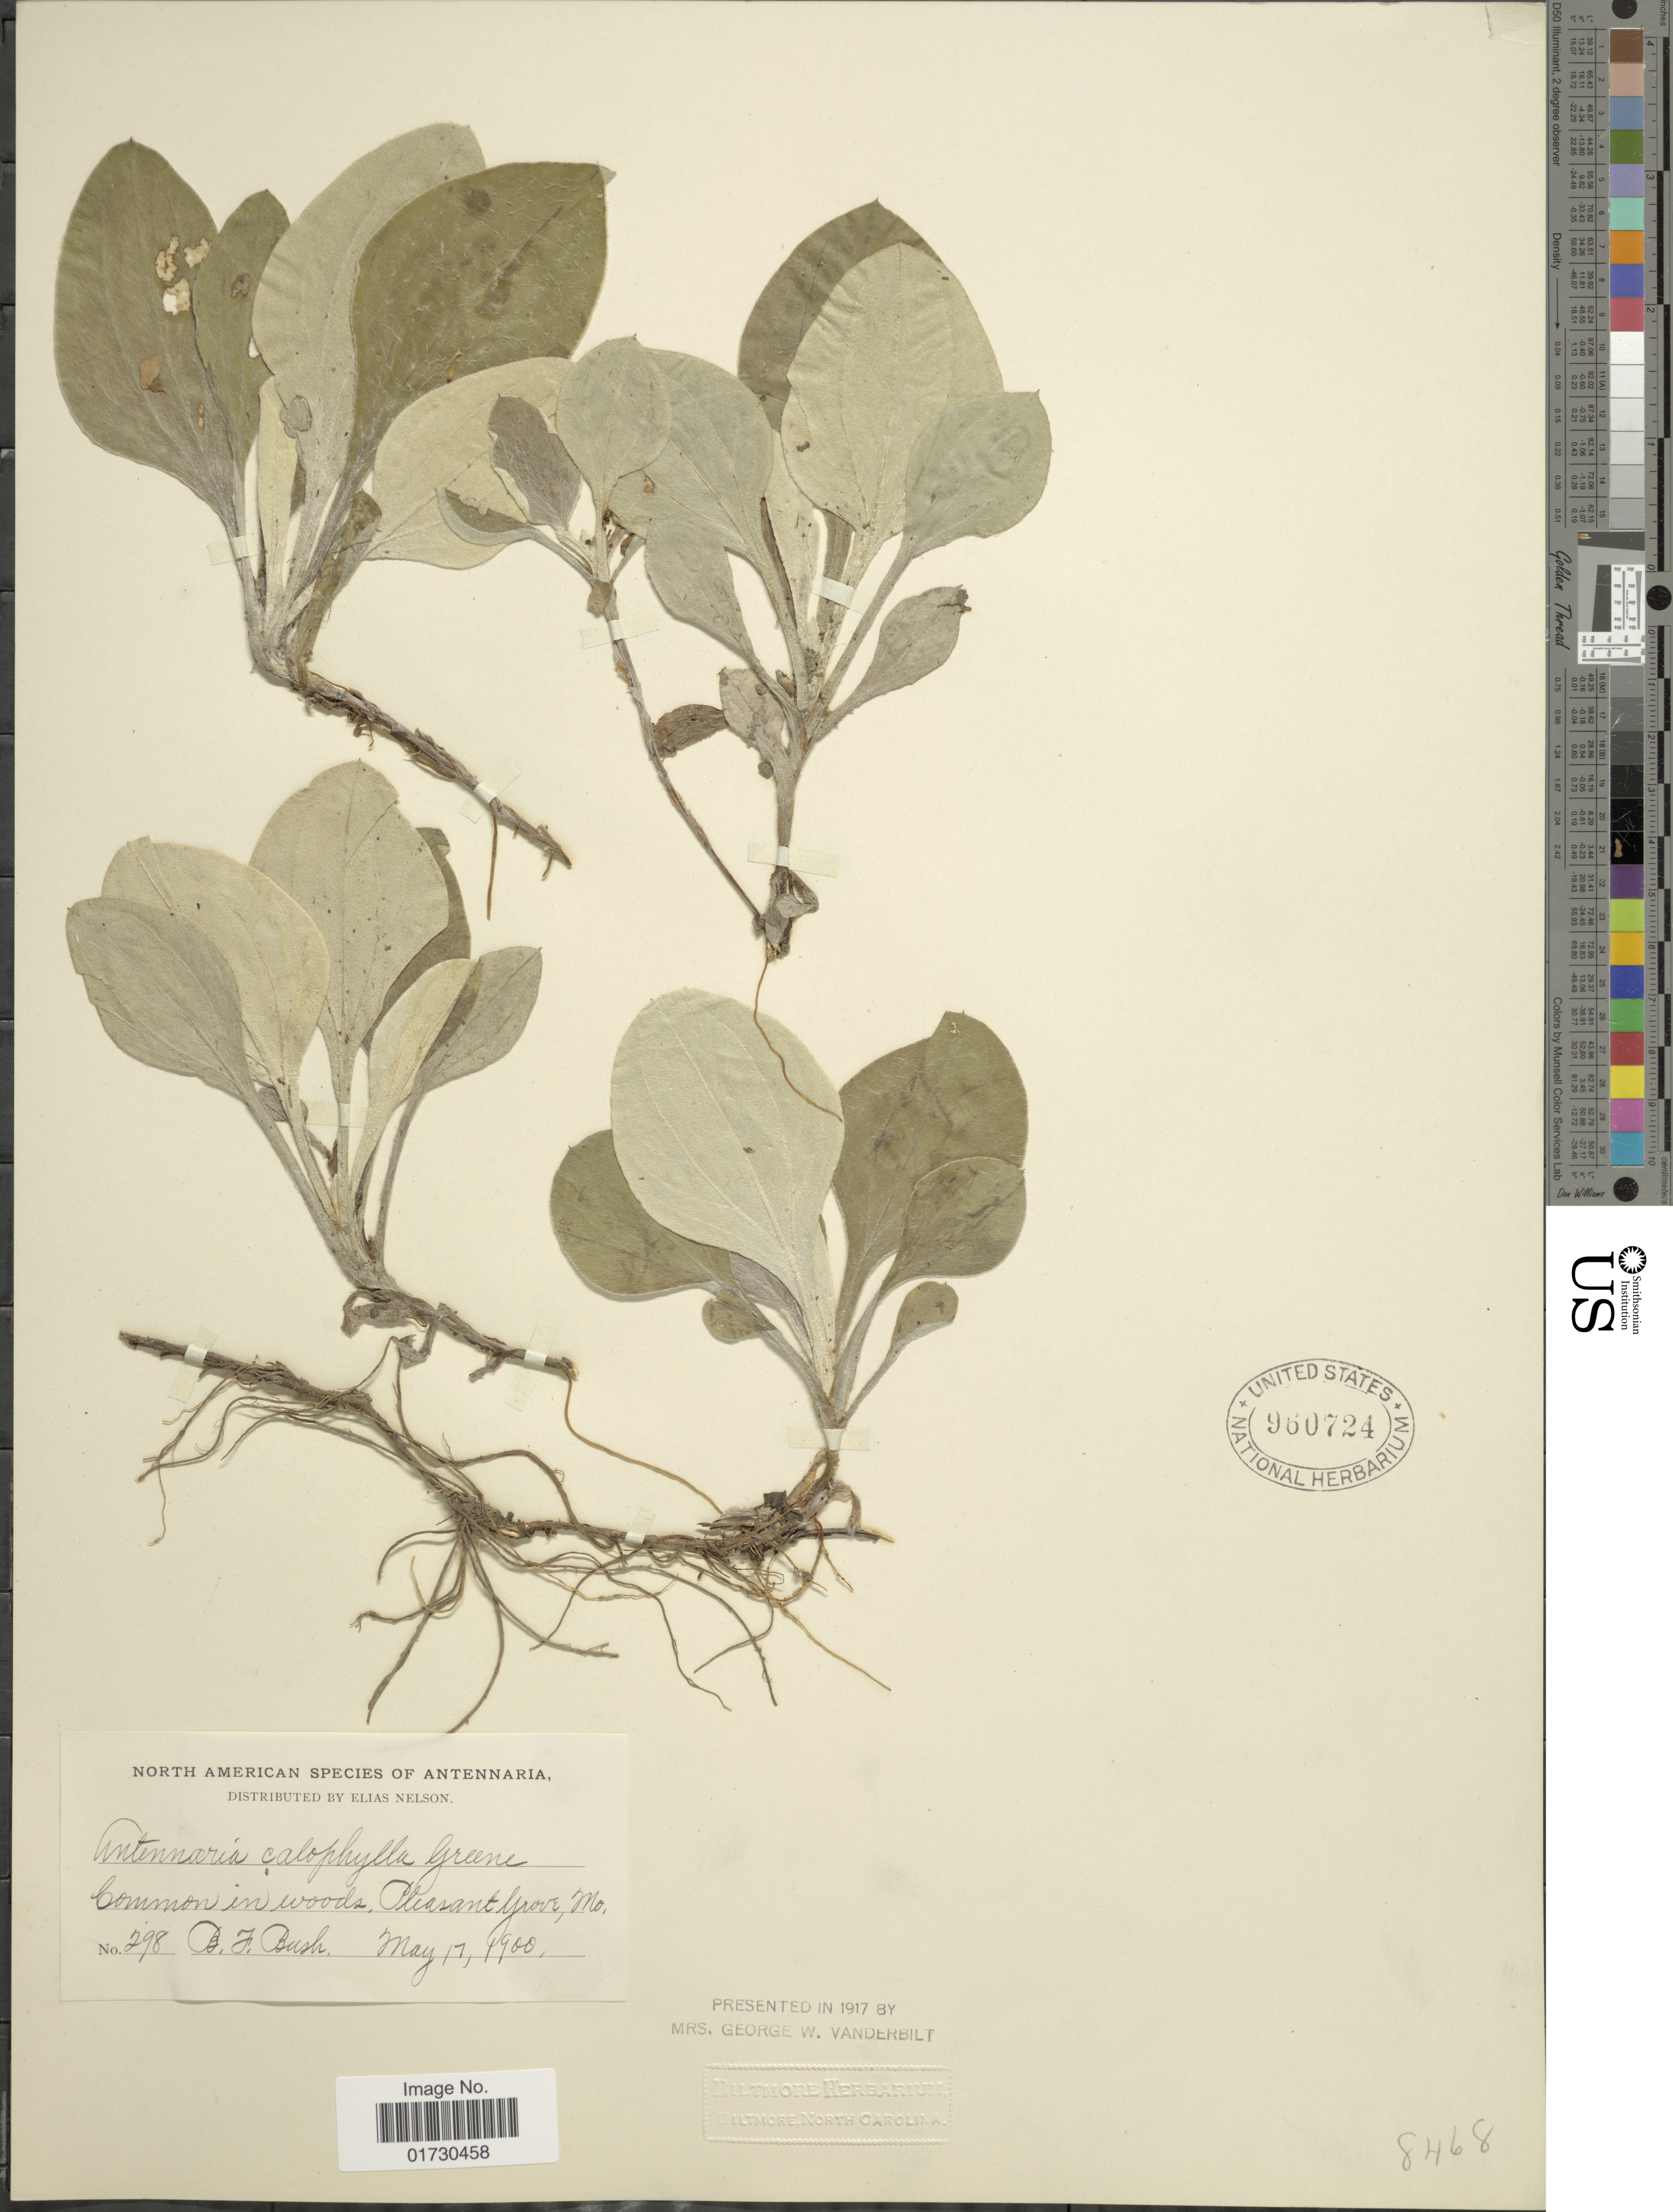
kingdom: Plantae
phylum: Tracheophyta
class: Magnoliopsida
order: Asterales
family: Asteraceae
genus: Antennaria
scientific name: Antennaria calophylla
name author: Greene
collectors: B. F. Bush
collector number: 298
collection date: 1900-05-17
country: United States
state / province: Missouri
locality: Common in woods, Pleasant Grove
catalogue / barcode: US 960724